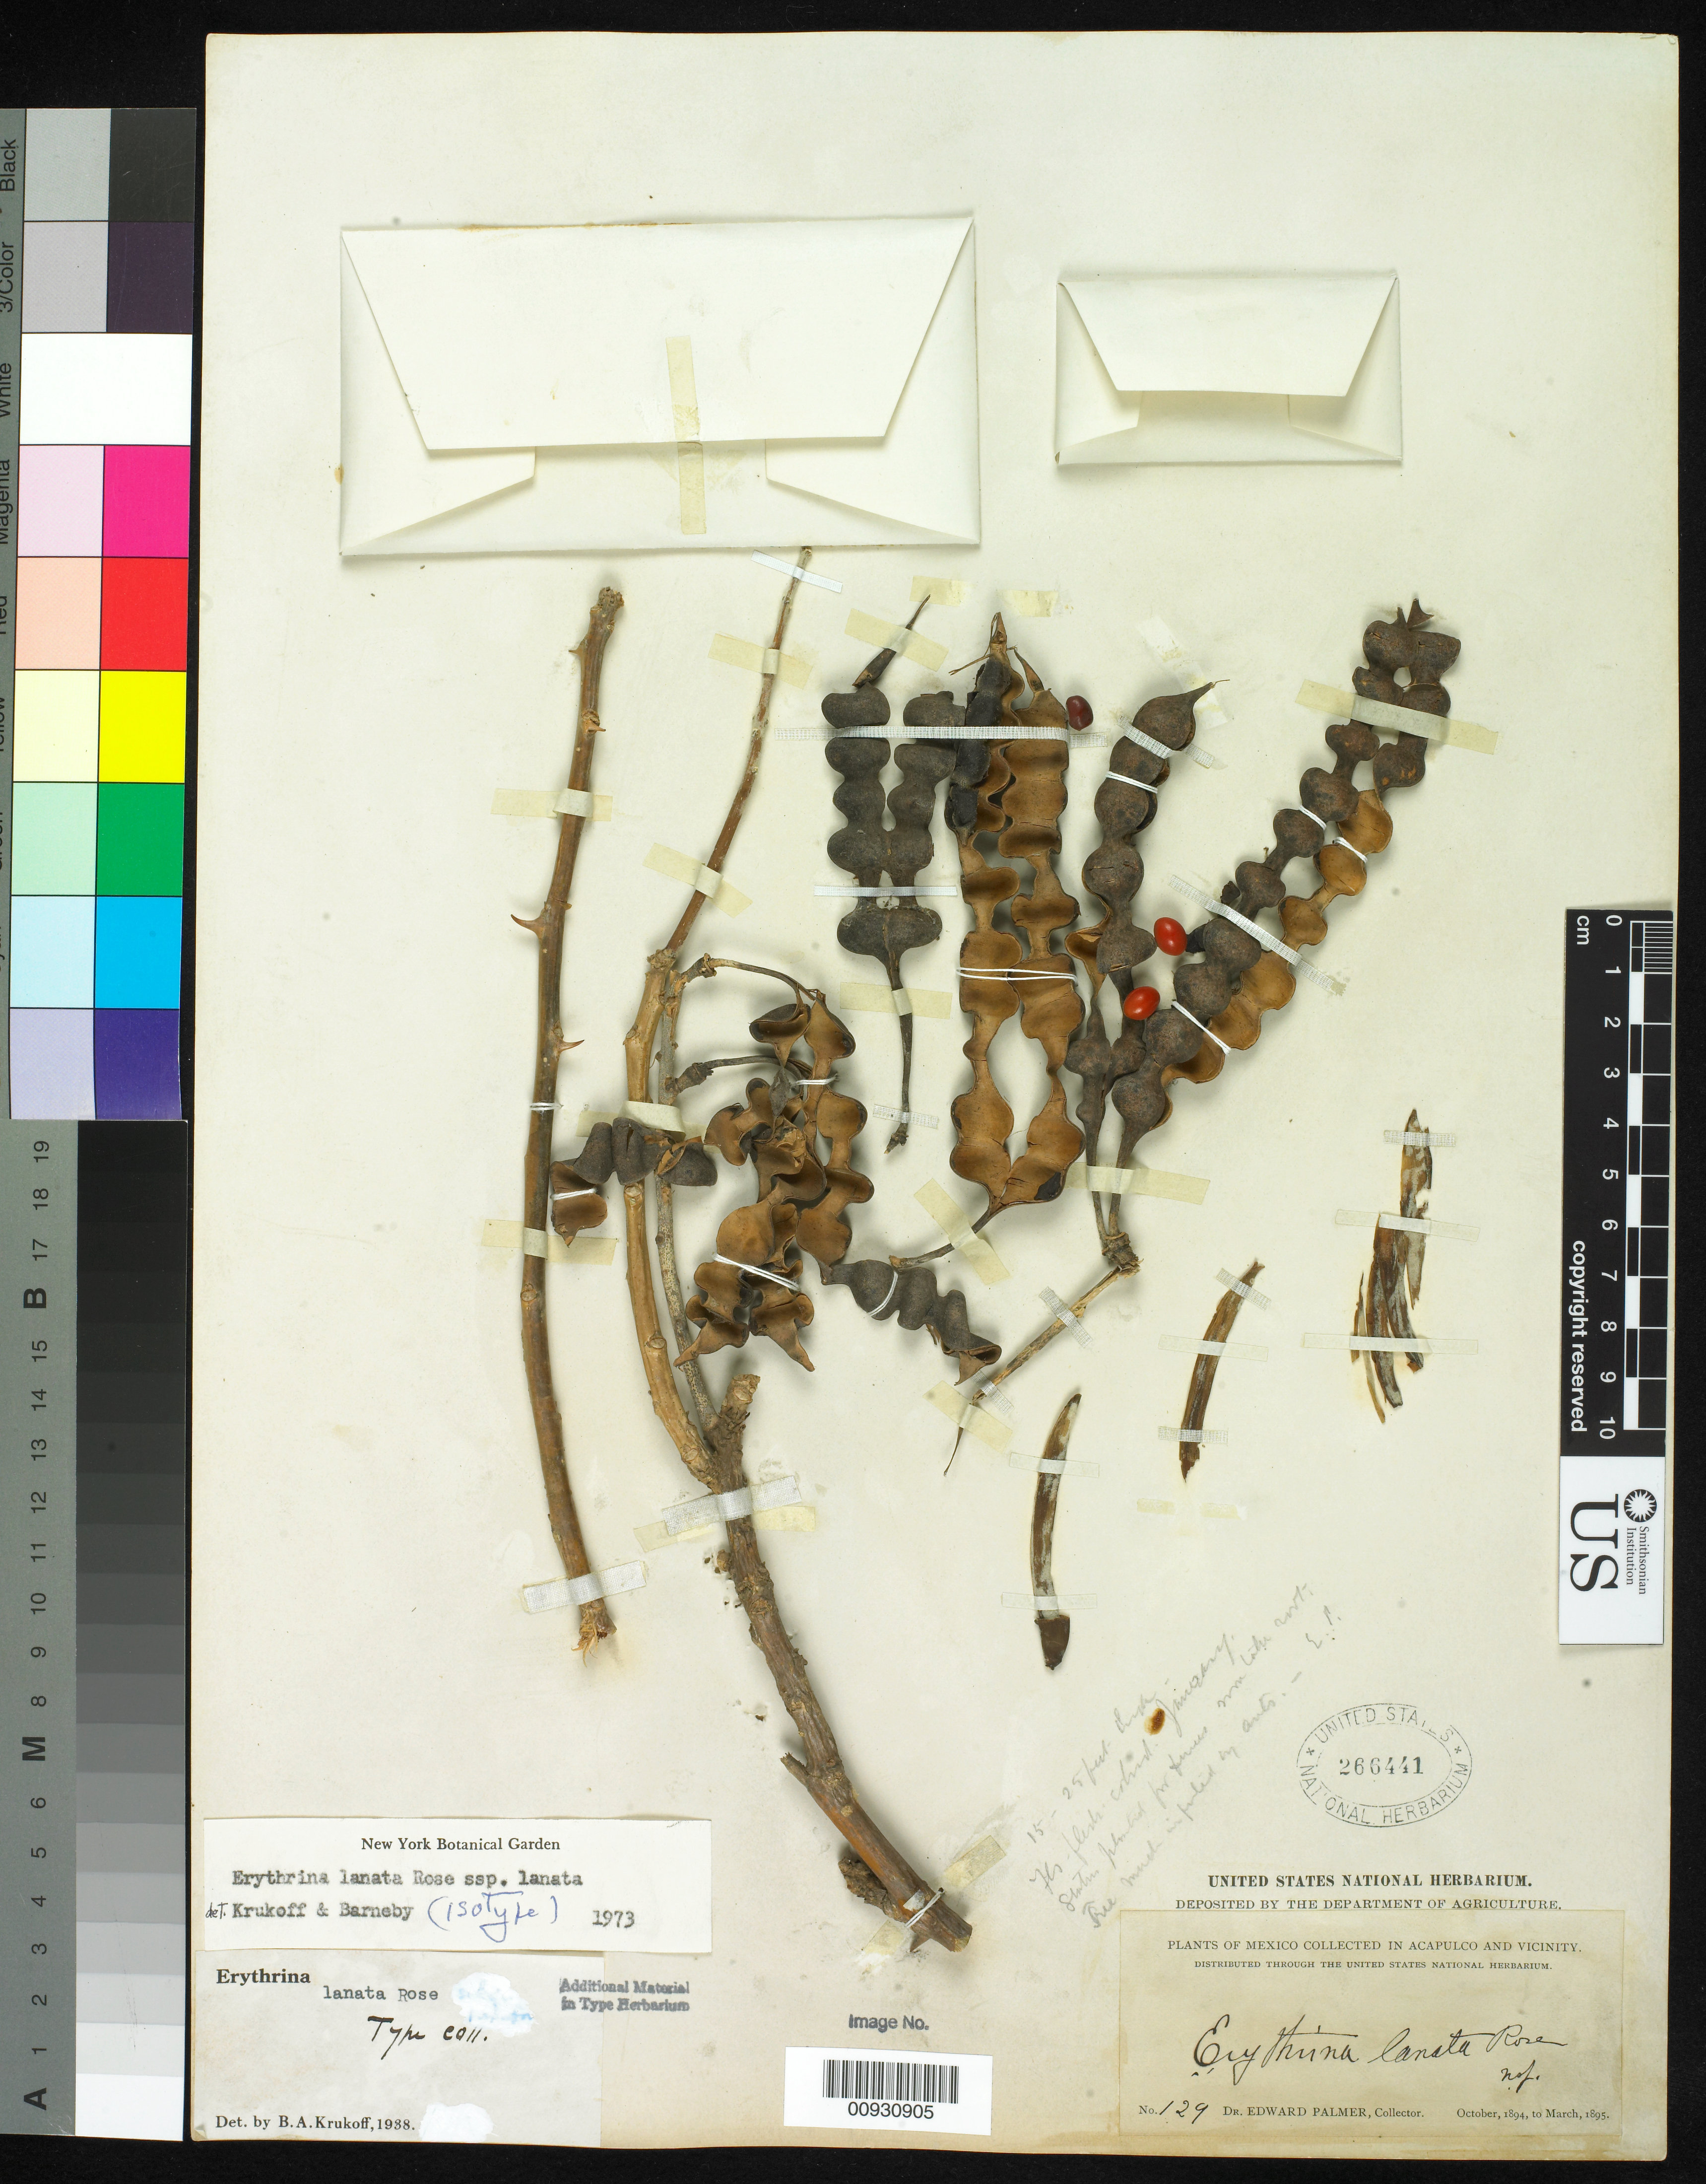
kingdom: Plantae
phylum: Tracheophyta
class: Magnoliopsida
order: Fabales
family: Fabaceae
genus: Erythrina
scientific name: Erythrina lanata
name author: Rose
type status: Isotype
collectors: E. Palmer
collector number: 129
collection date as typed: Oct 1894 to -- Mar 1895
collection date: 1894-10/1895-03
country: Mexico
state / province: Guerrero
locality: Acapulco and vicinity.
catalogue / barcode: US 266441